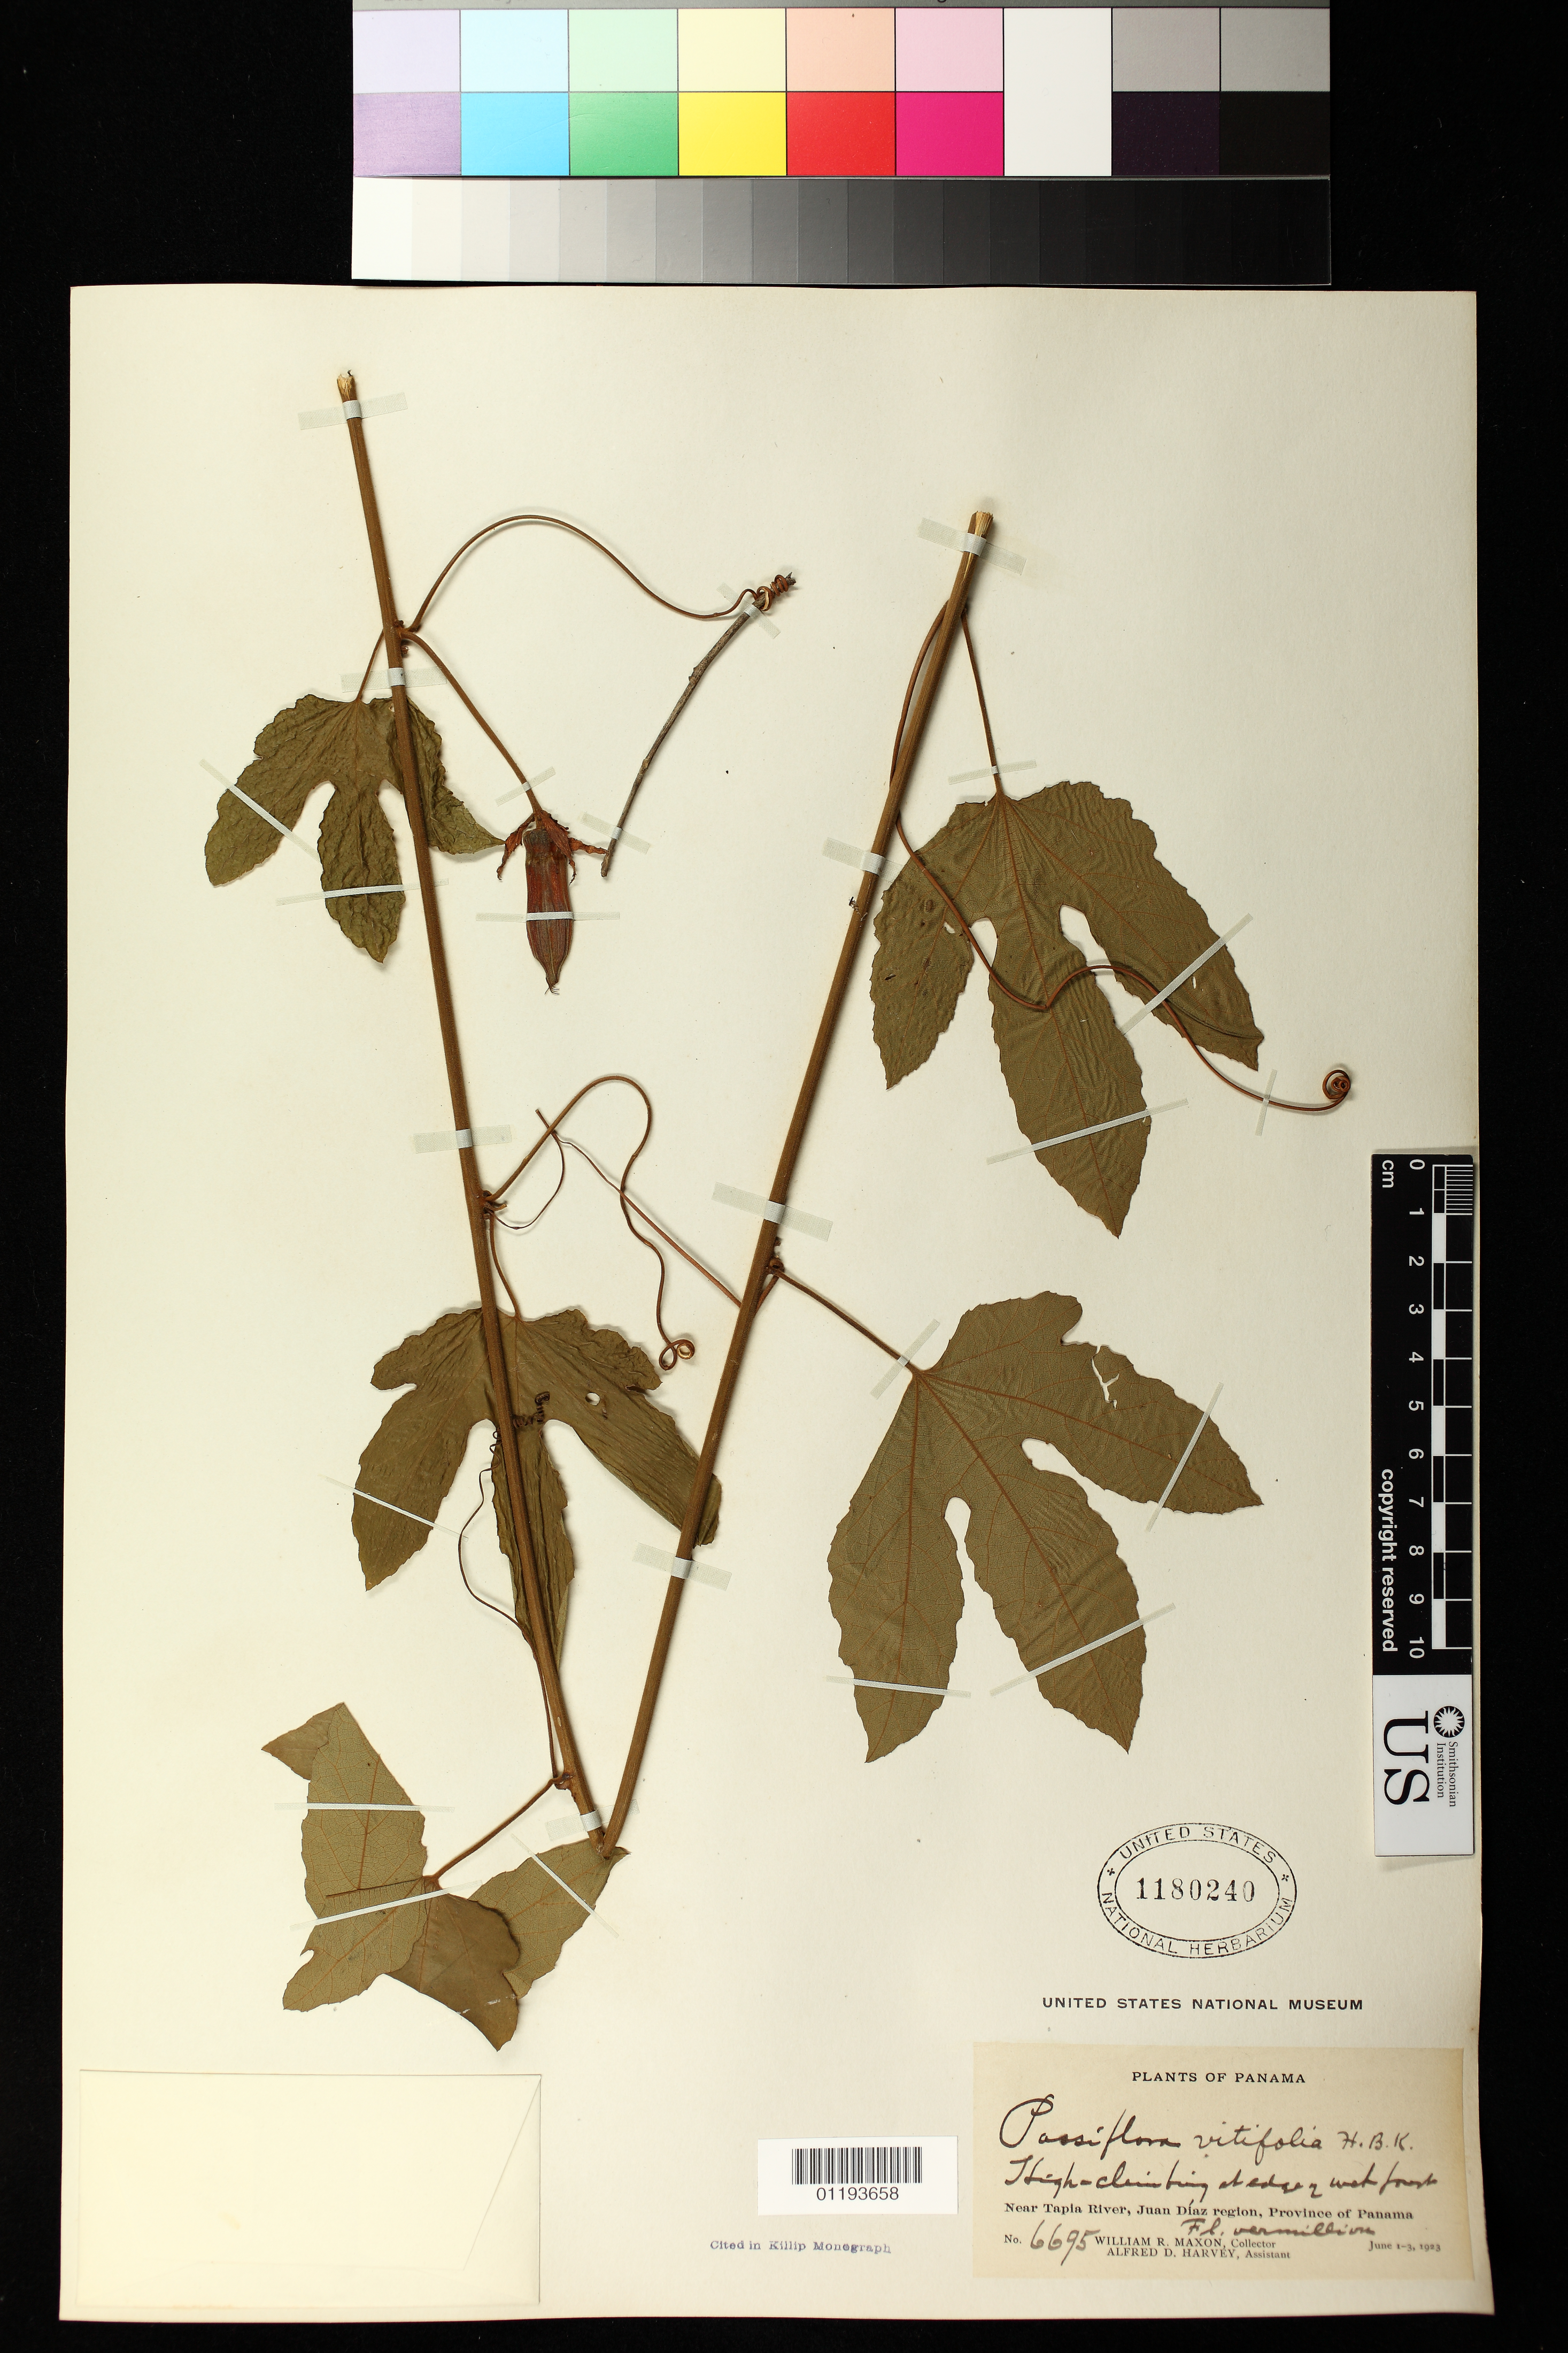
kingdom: Plantae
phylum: Tracheophyta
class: Magnoliopsida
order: Malpighiales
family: Passifloraceae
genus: Passiflora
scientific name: Passiflora vitifolia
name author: Kunth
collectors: W. R. Maxon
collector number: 6695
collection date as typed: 1923 Jun 1 1923 Jun 03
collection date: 1923-06-01/1923-06-03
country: Panama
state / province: Panamá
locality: Near Tapla River, Juan Diaz region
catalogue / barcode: US 1180240